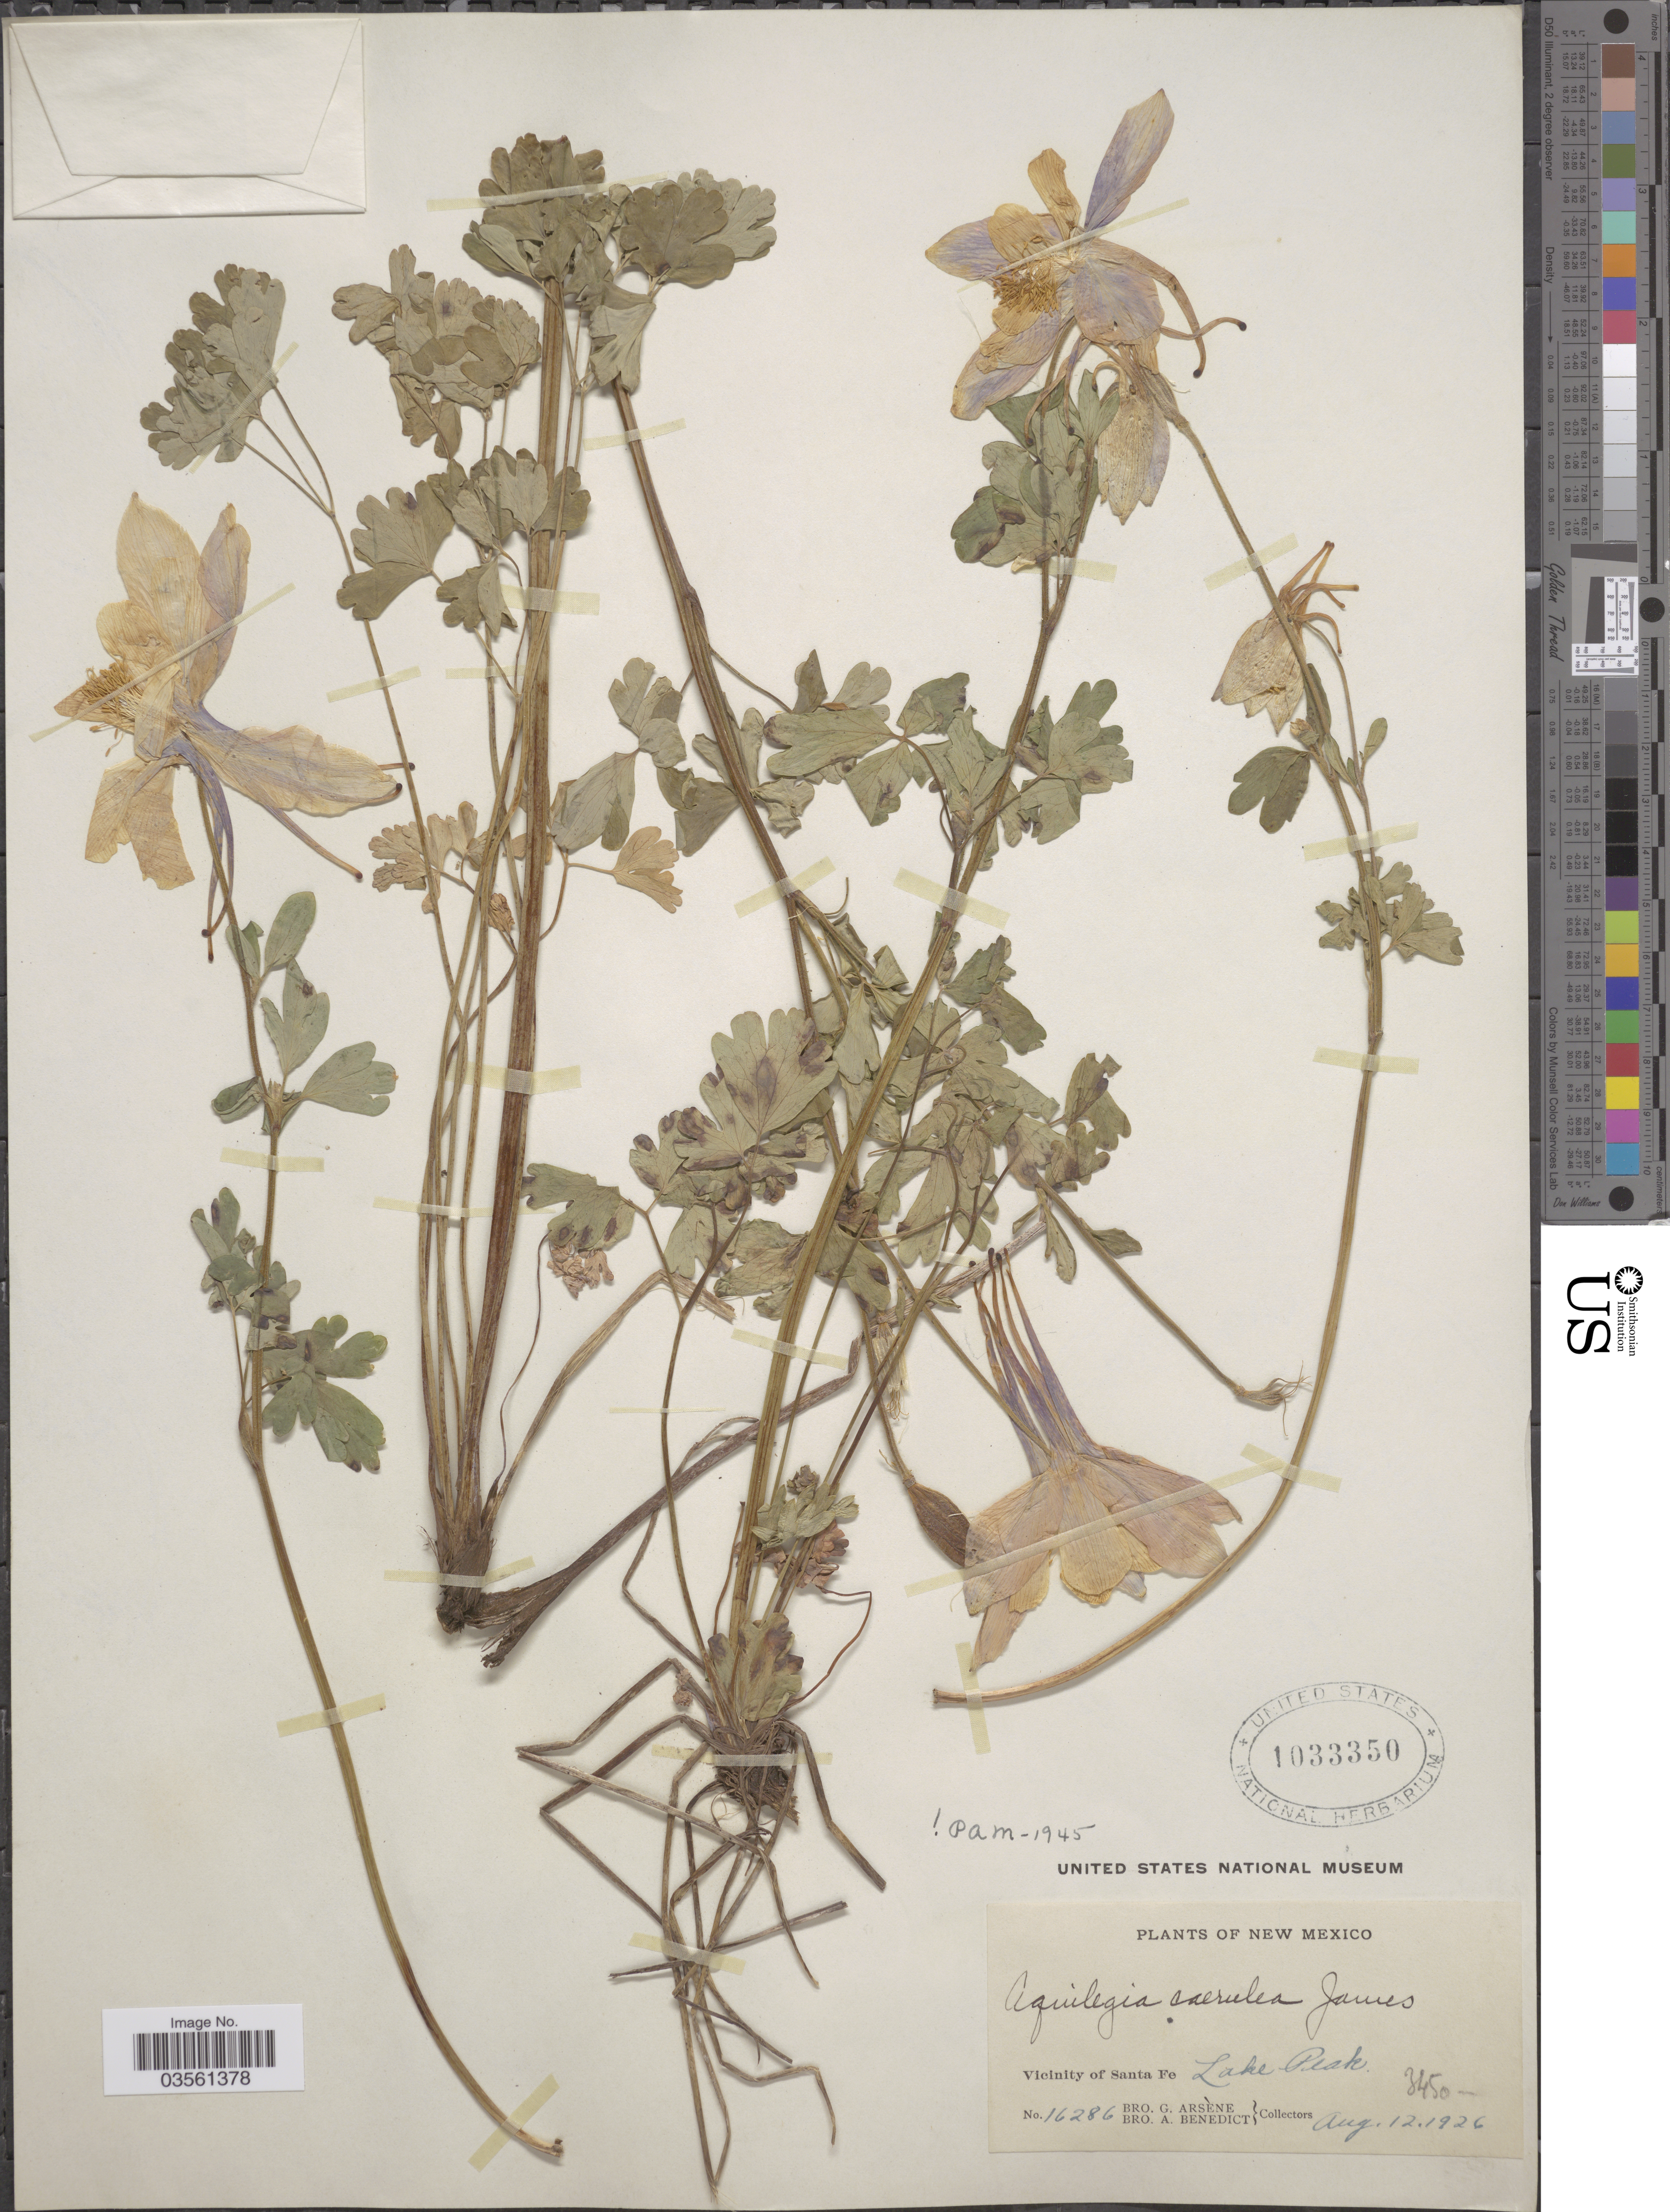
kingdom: Plantae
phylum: Tracheophyta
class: Magnoliopsida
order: Ranunculales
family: Ranunculaceae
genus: Aquilegia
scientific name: Aquilegia coerulea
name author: E. James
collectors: Bro. G. Arsène & Bro. A. Benedict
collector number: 16286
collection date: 1926-08-12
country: United States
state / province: New Mexico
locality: Vicinity of Santa Fe. Lake Peak.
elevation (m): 3450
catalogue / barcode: US 1033350